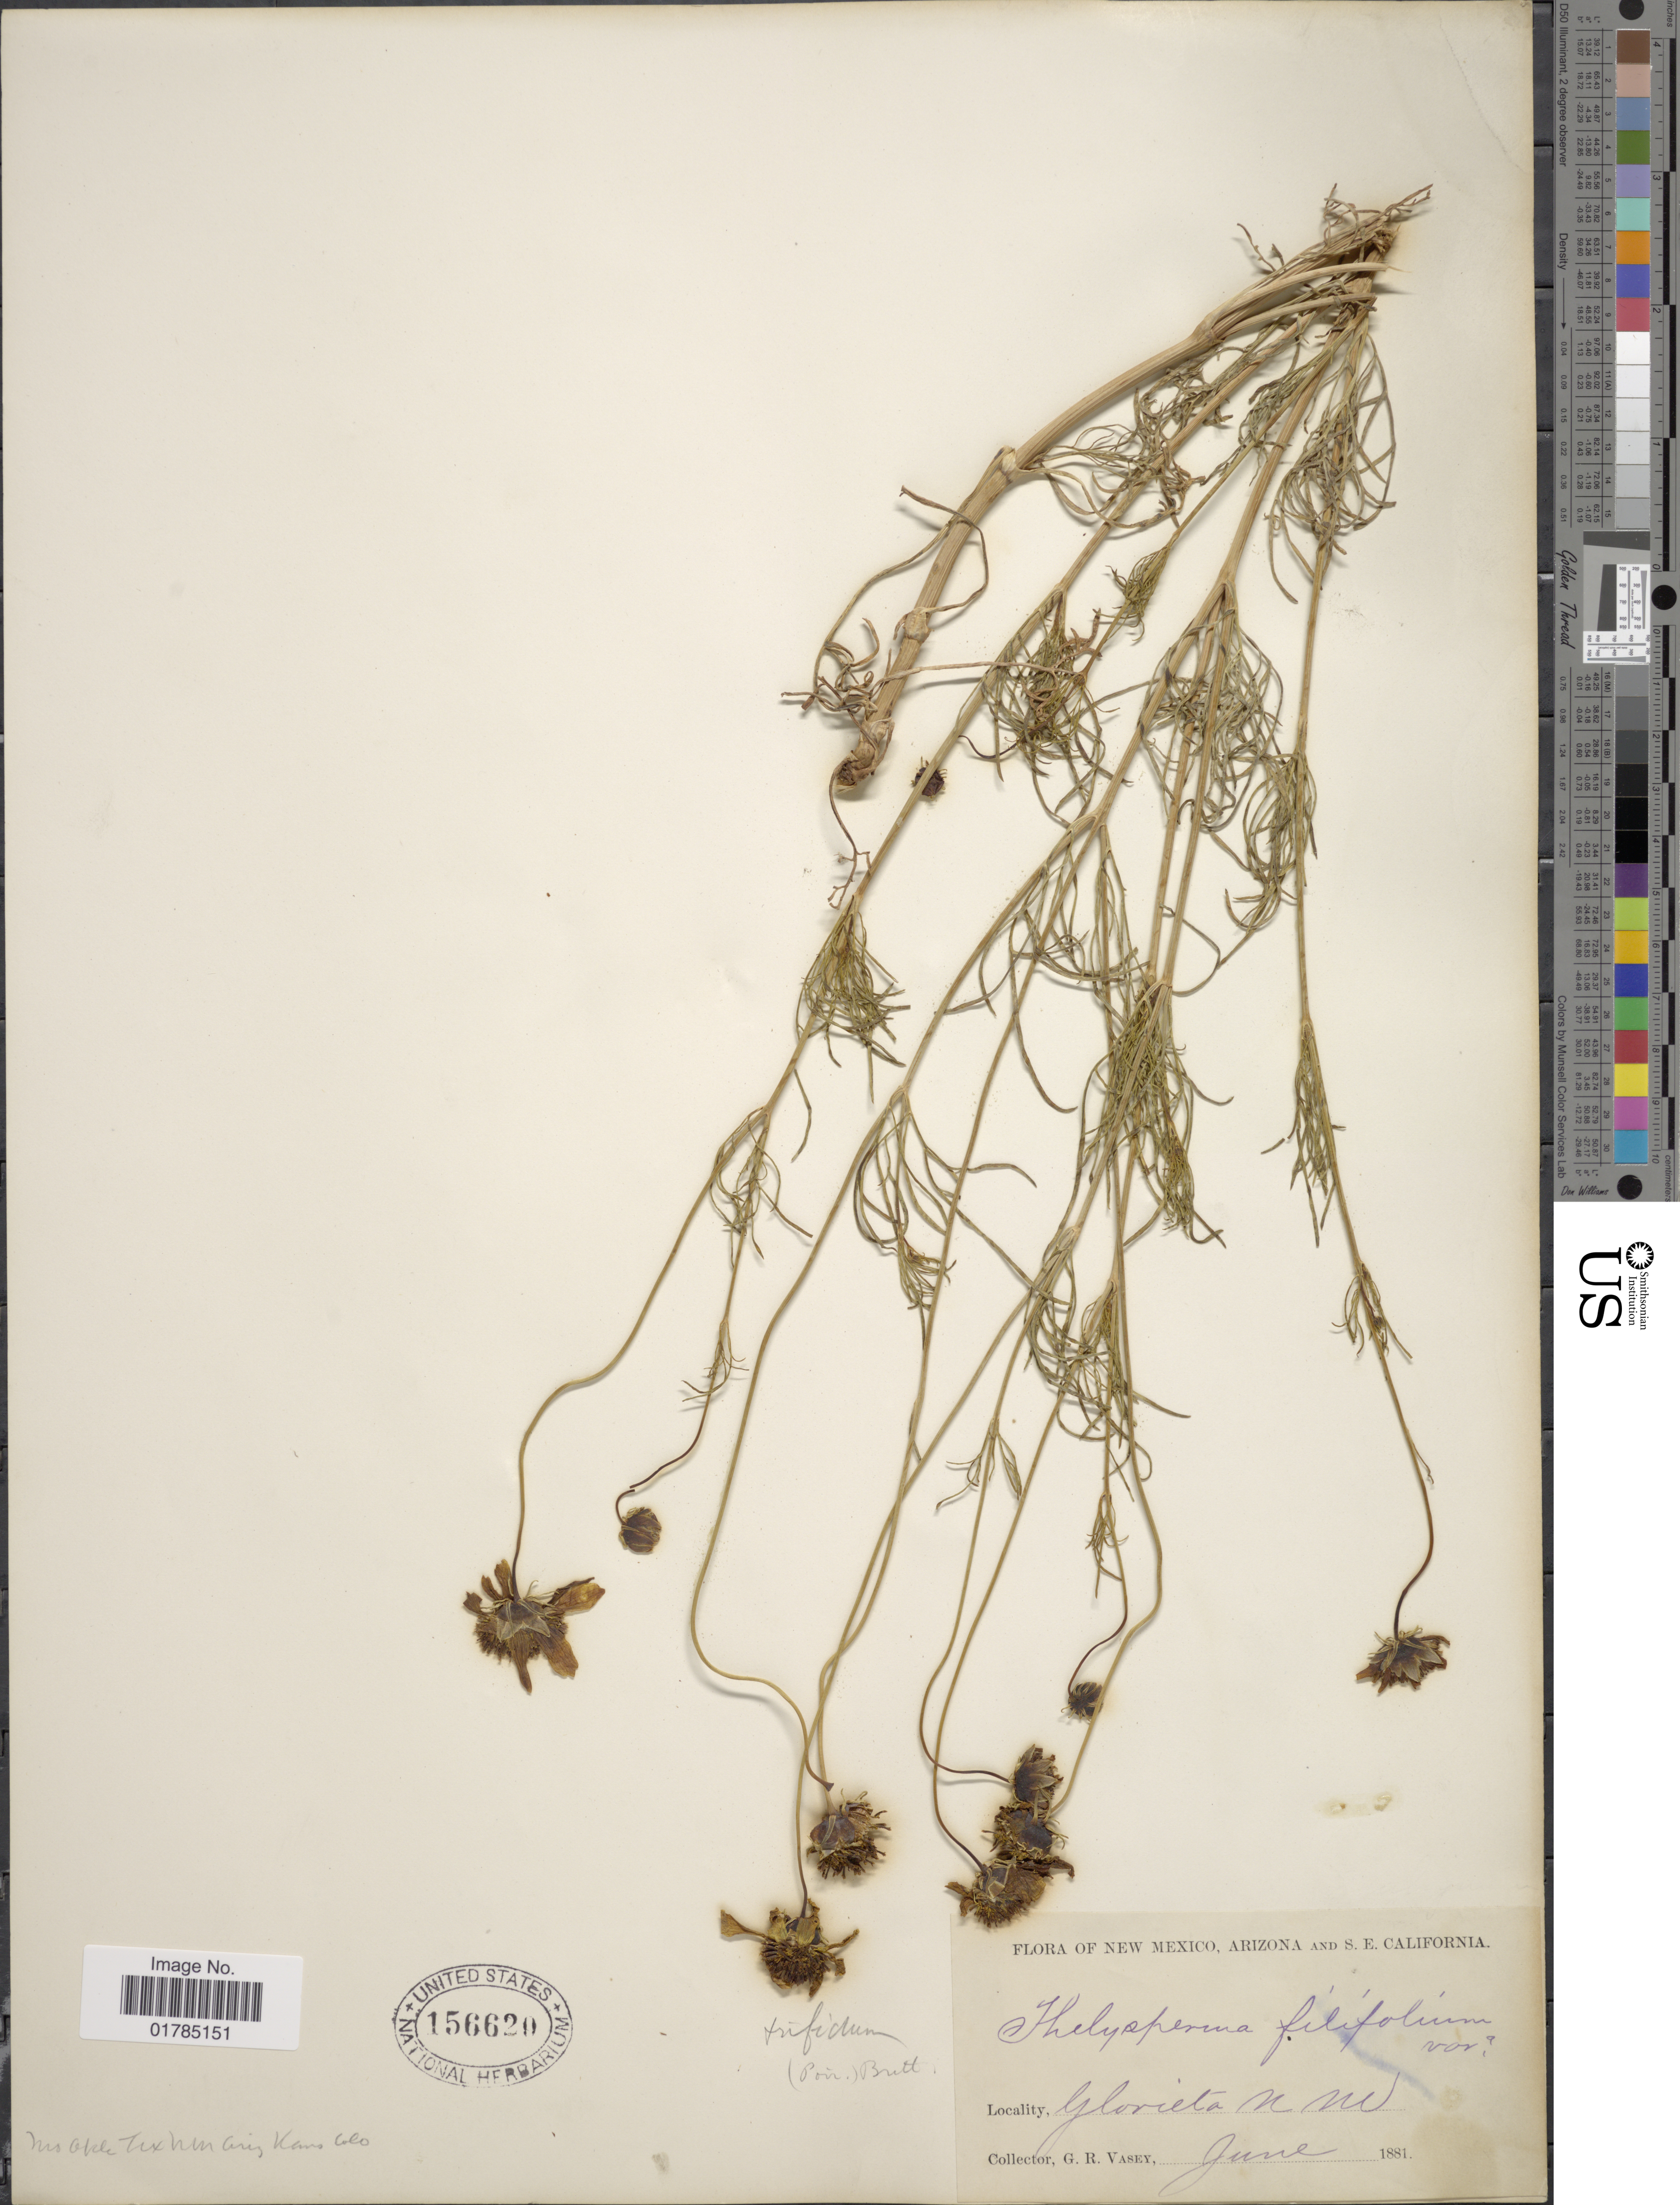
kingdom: Plantae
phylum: Tracheophyta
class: Magnoliopsida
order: Asterales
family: Asteraceae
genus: Thelesperma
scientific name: Thelesperma ambiguum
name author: A. Gray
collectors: G. R. Vasey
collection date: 1881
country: United States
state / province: New Mexico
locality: Glorieta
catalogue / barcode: US 156620